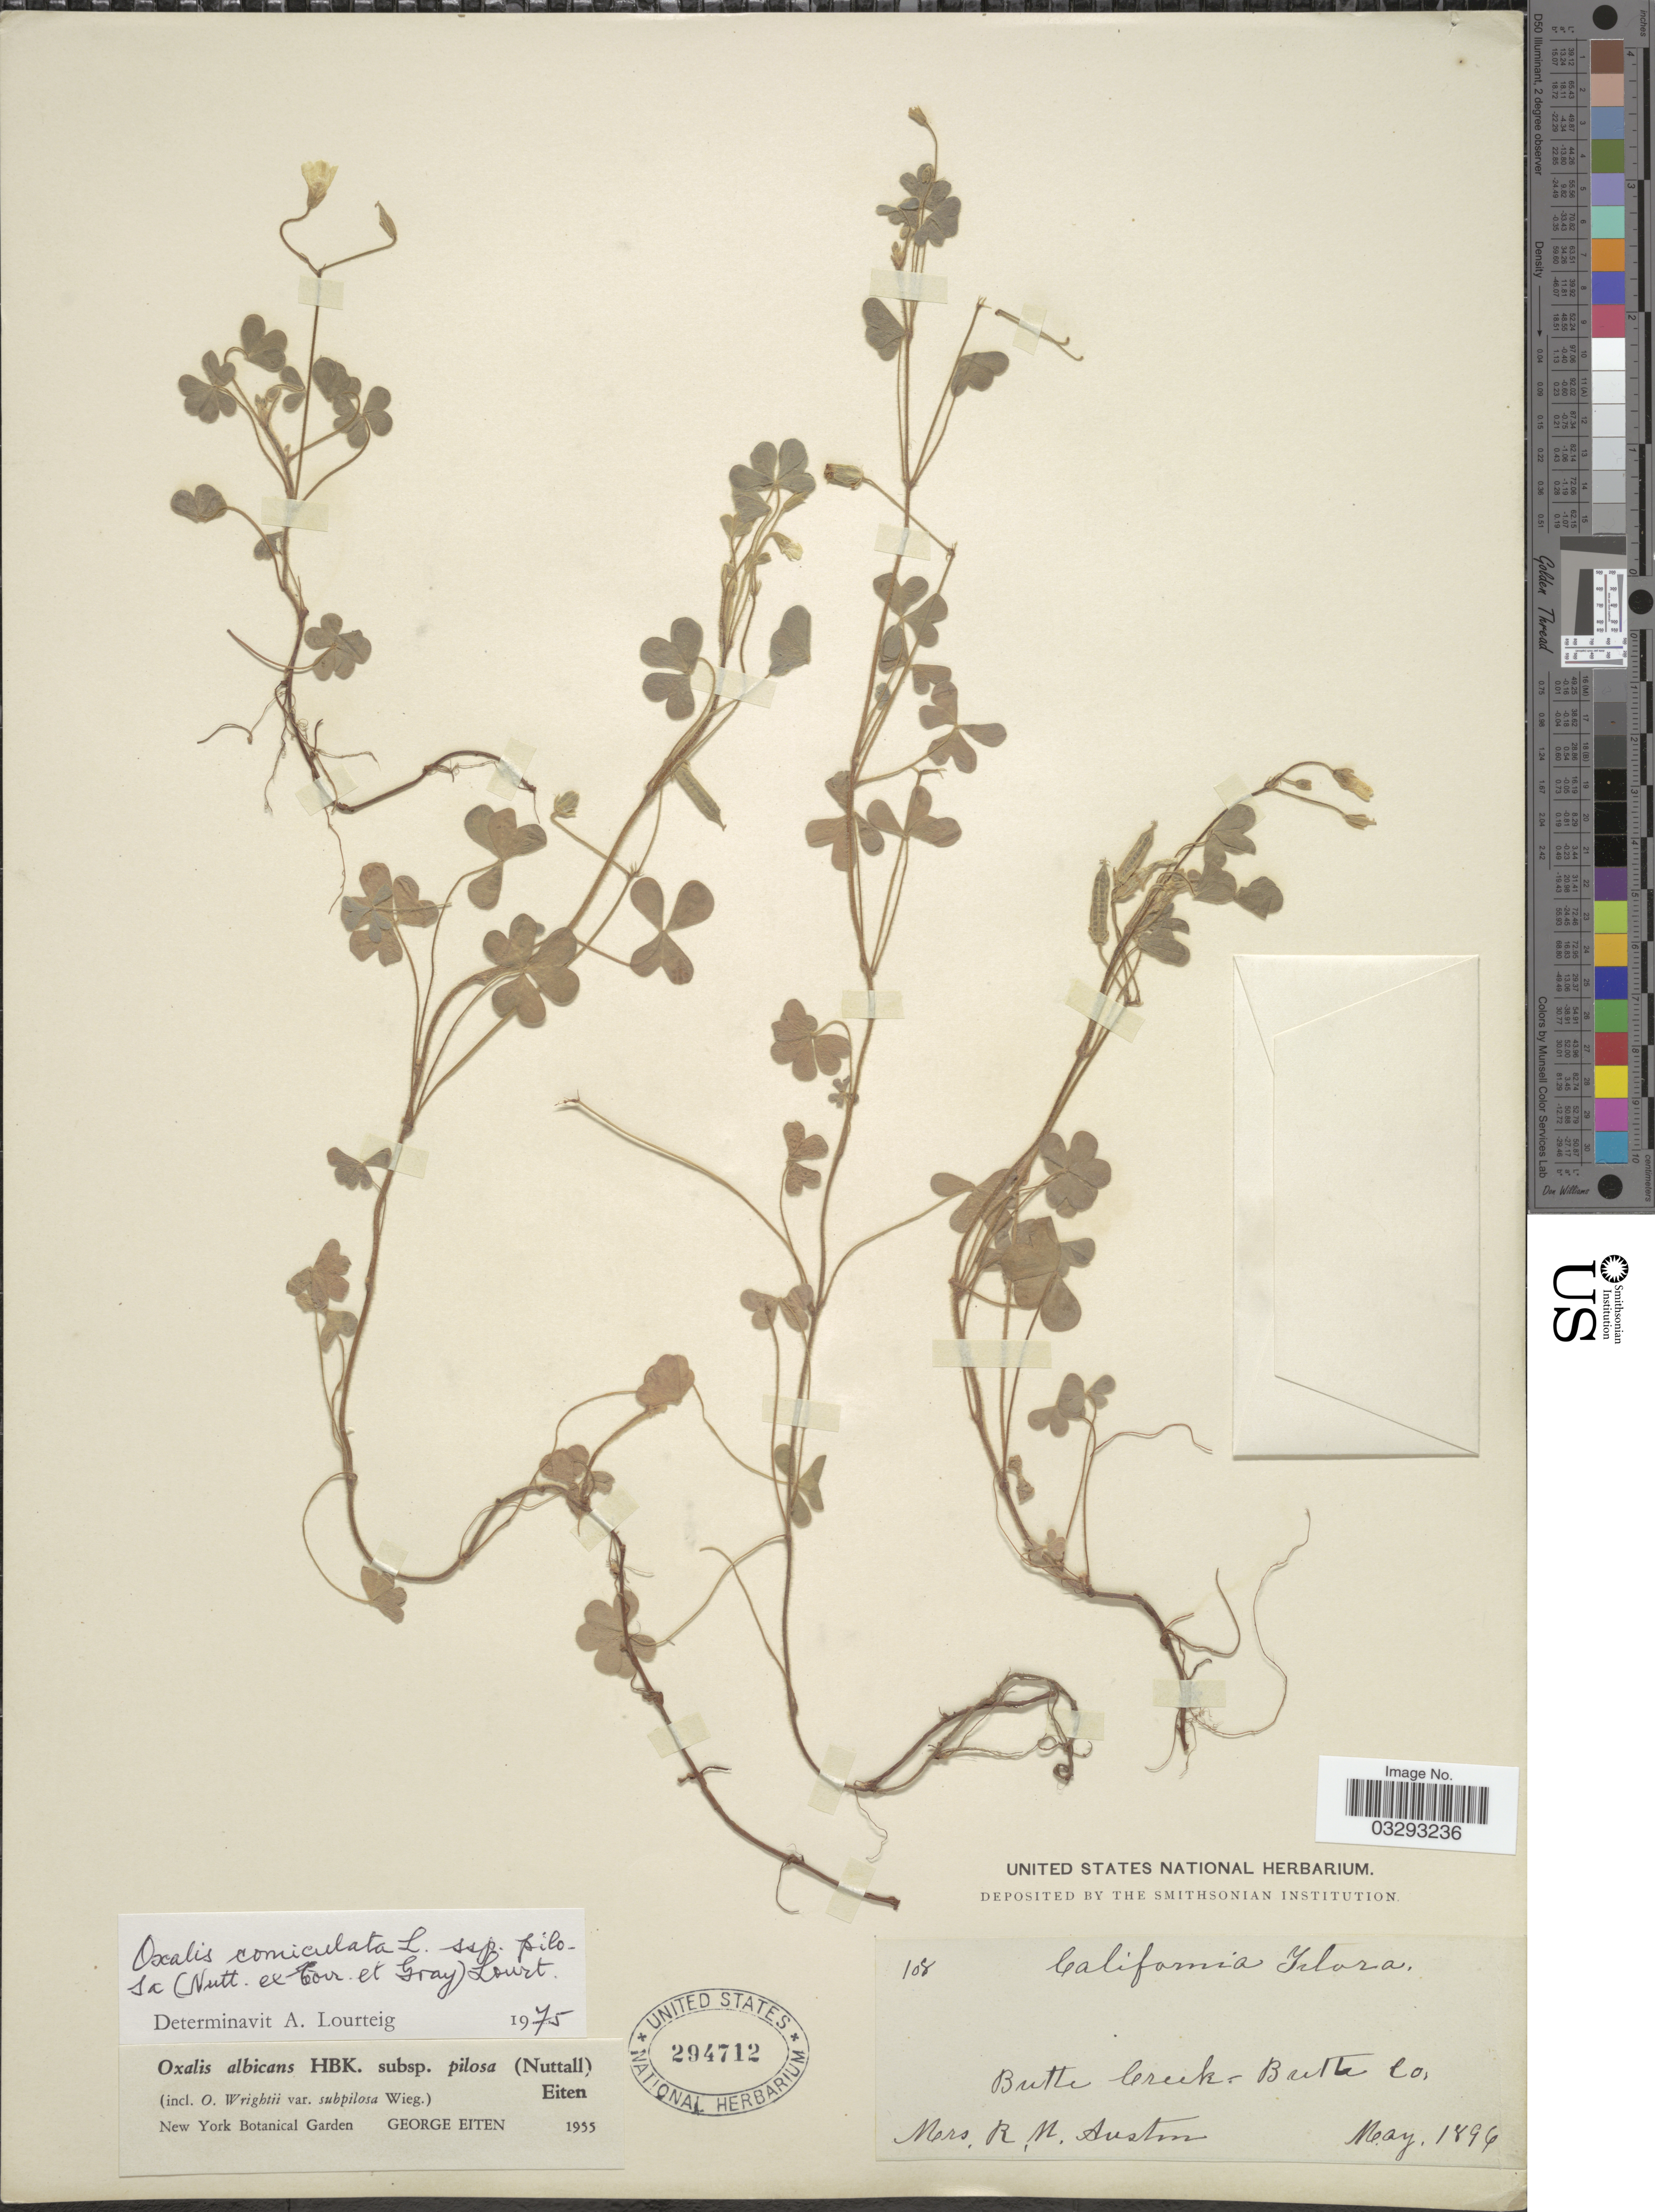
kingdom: Plantae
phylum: Tracheophyta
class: Magnoliopsida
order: Oxalidales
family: Oxalidaceae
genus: Oxalis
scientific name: Oxalis corniculata subsp. pilosa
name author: (Nutt.) Lourteig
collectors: R. Austin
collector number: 108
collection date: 1896-05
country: United States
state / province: California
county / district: Butte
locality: Butte Creeks, Butte Co.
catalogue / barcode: US 294712